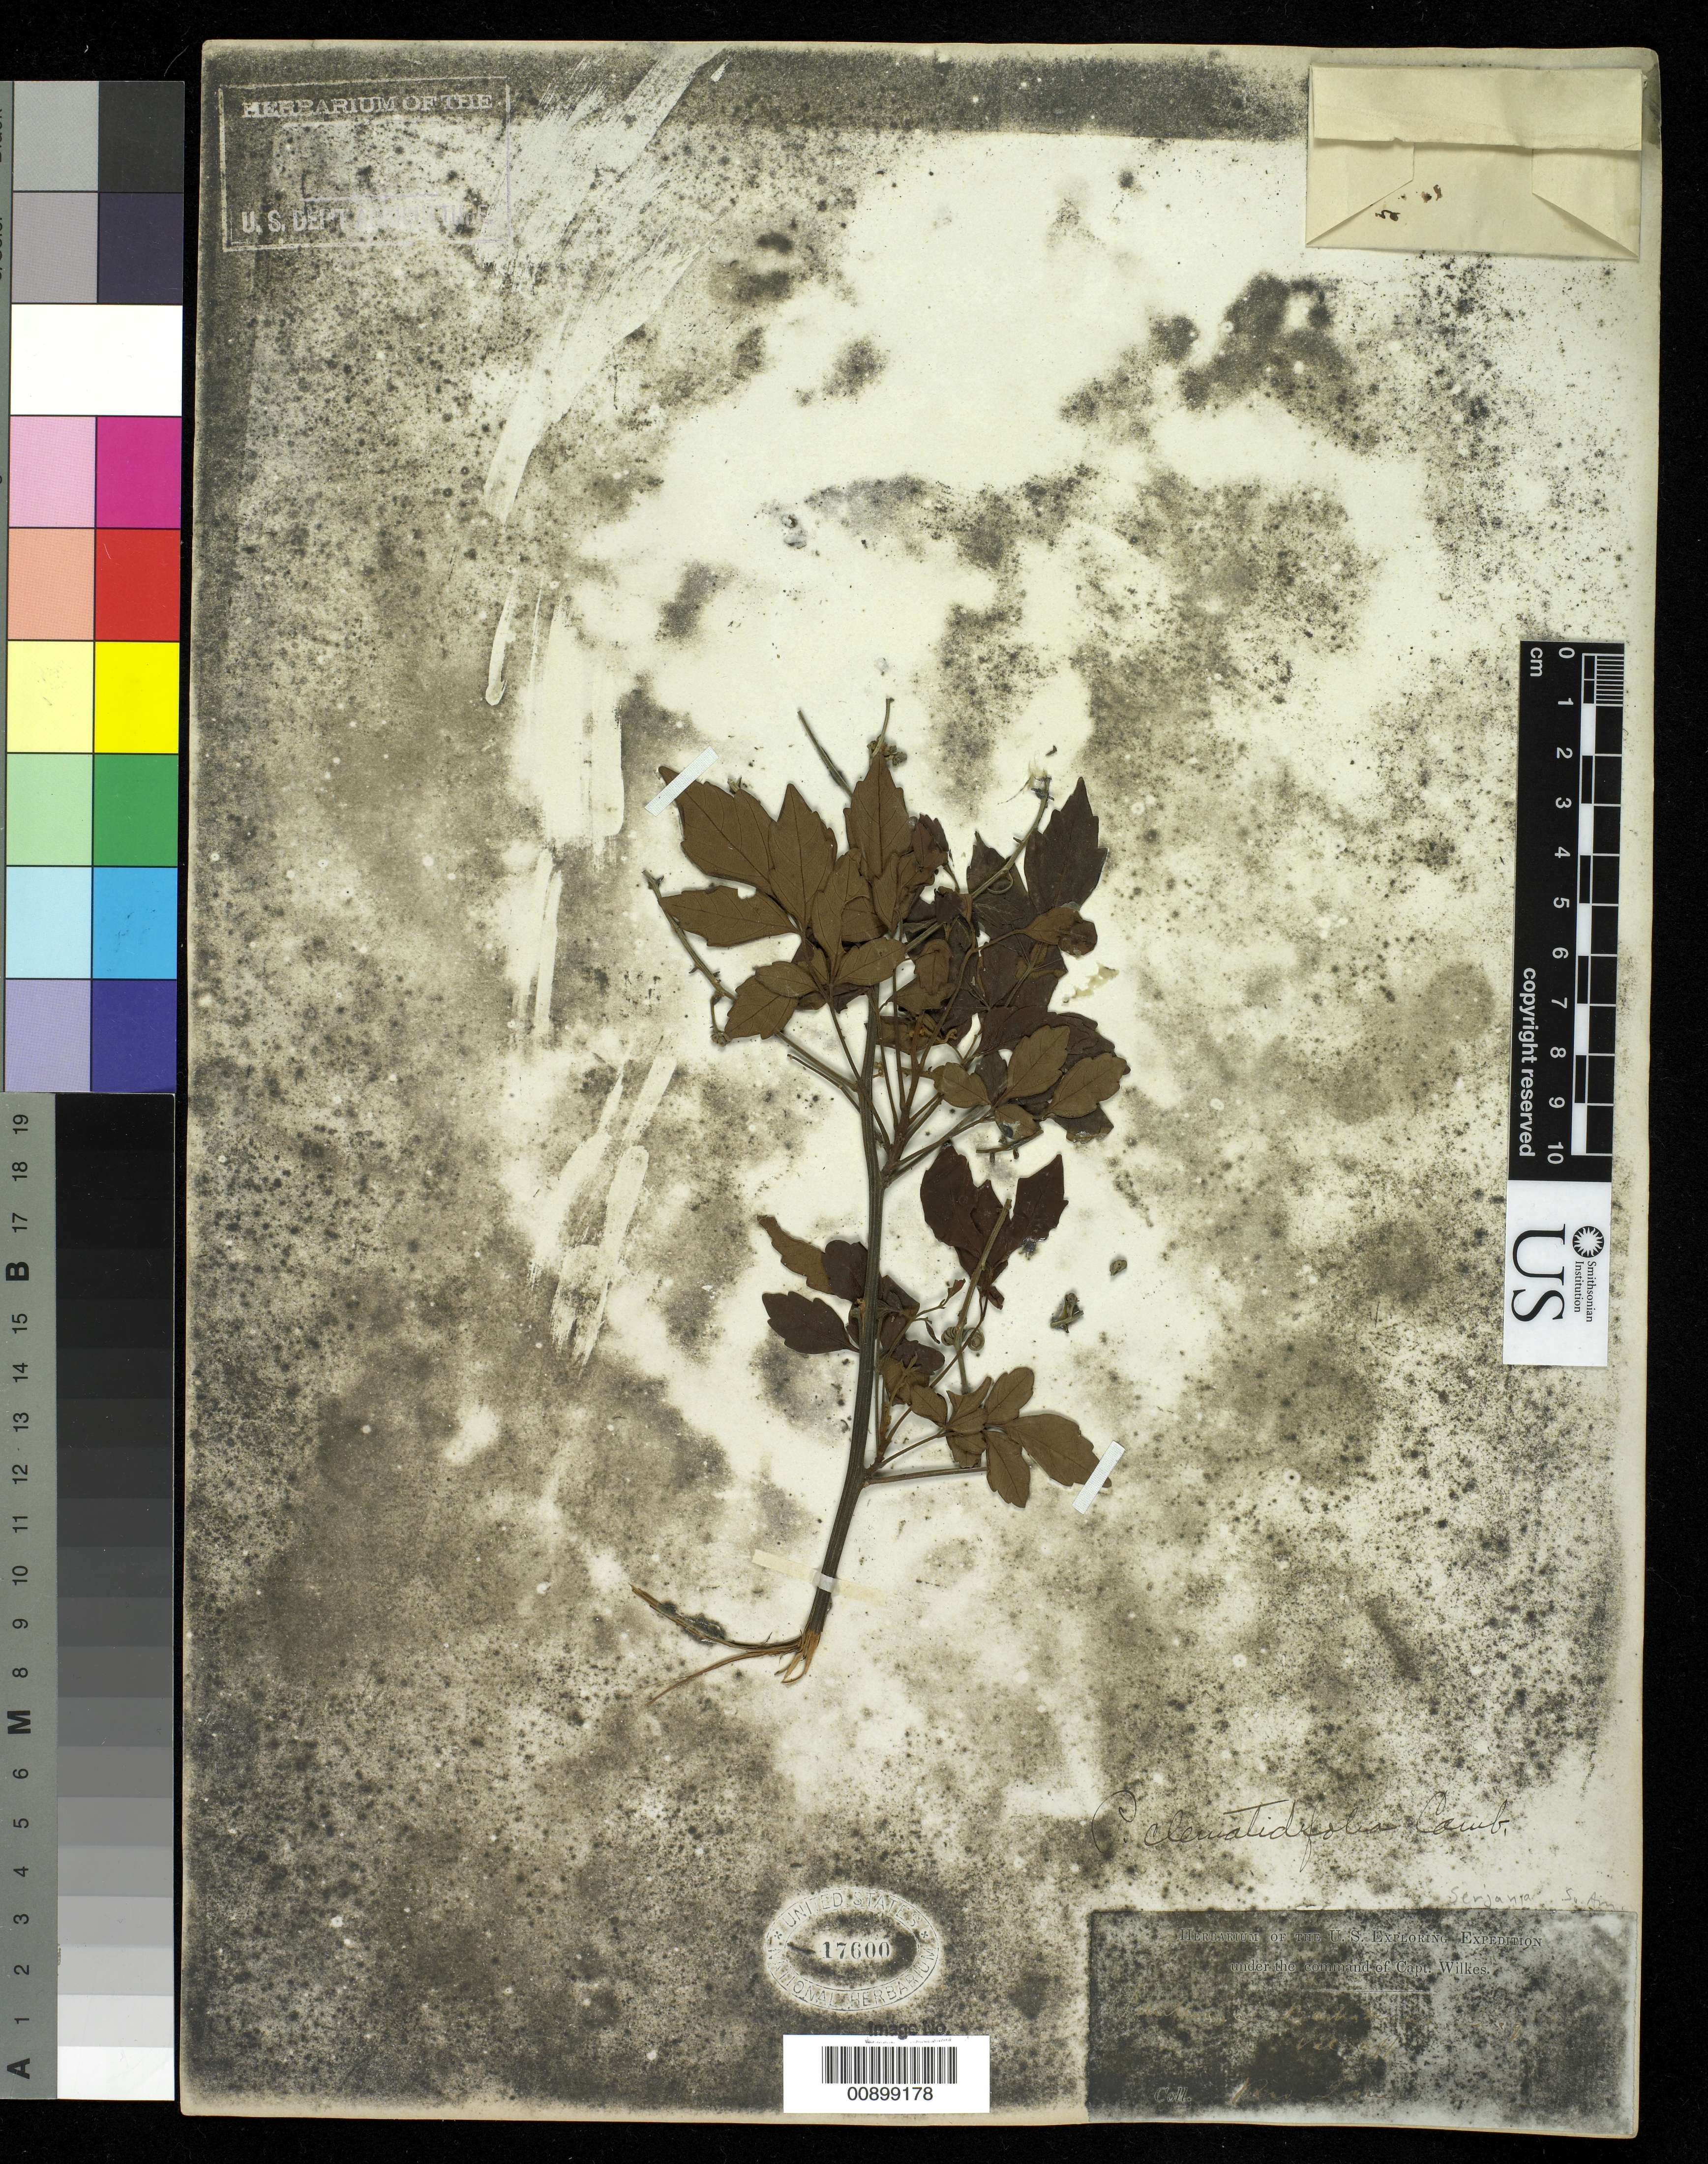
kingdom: Plantae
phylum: Tracheophyta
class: Magnoliopsida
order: Sapindales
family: Sapindaceae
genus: Serjania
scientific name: Serjania clematidifolia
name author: Cambess.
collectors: Wilkes Explor. Exped.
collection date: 1838/1842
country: Brazil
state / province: Rio de Janeiro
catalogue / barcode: US 17600